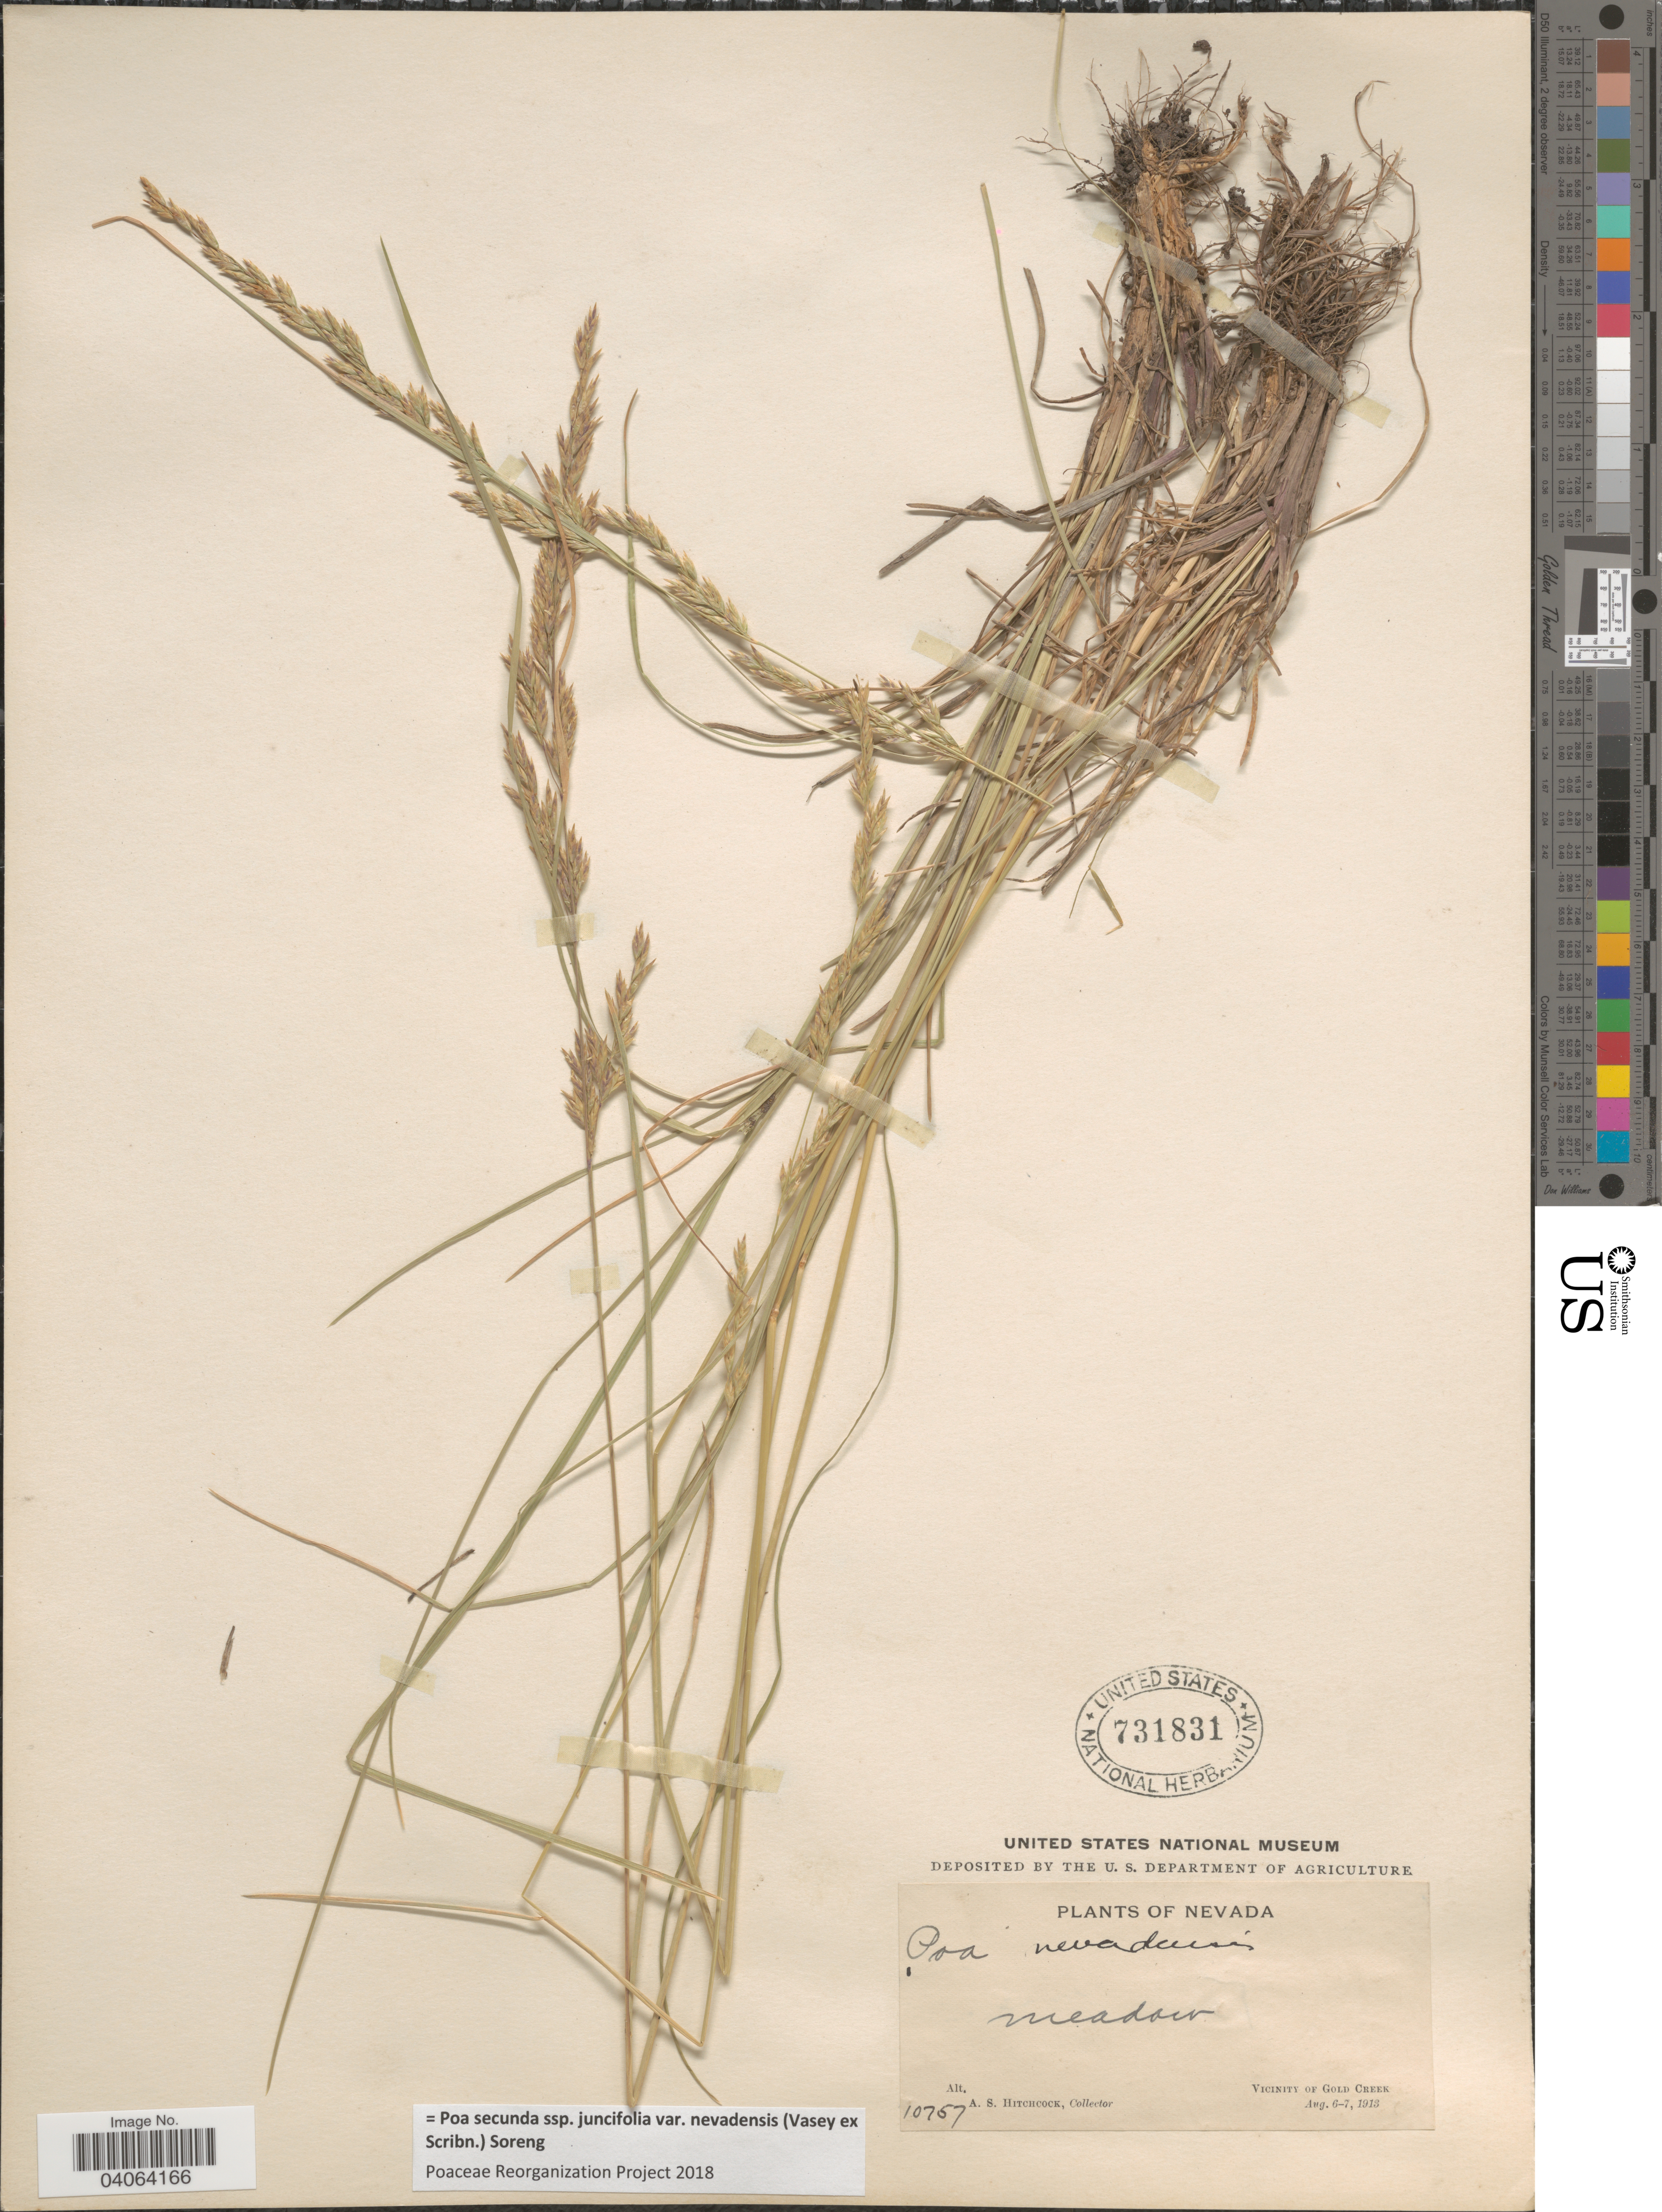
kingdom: Plantae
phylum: Tracheophyta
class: Liliopsida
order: Poales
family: Poaceae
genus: Poa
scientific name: Poa secunda subsp. juncifolia var. nevadensis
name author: (Vasey ex Scribn.) Soreng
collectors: A. S. Hitchcock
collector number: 10757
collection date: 1913-08-06/1913-08-07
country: United States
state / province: Nevada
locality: Vicinity of Gold Creek.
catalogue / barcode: US 731831